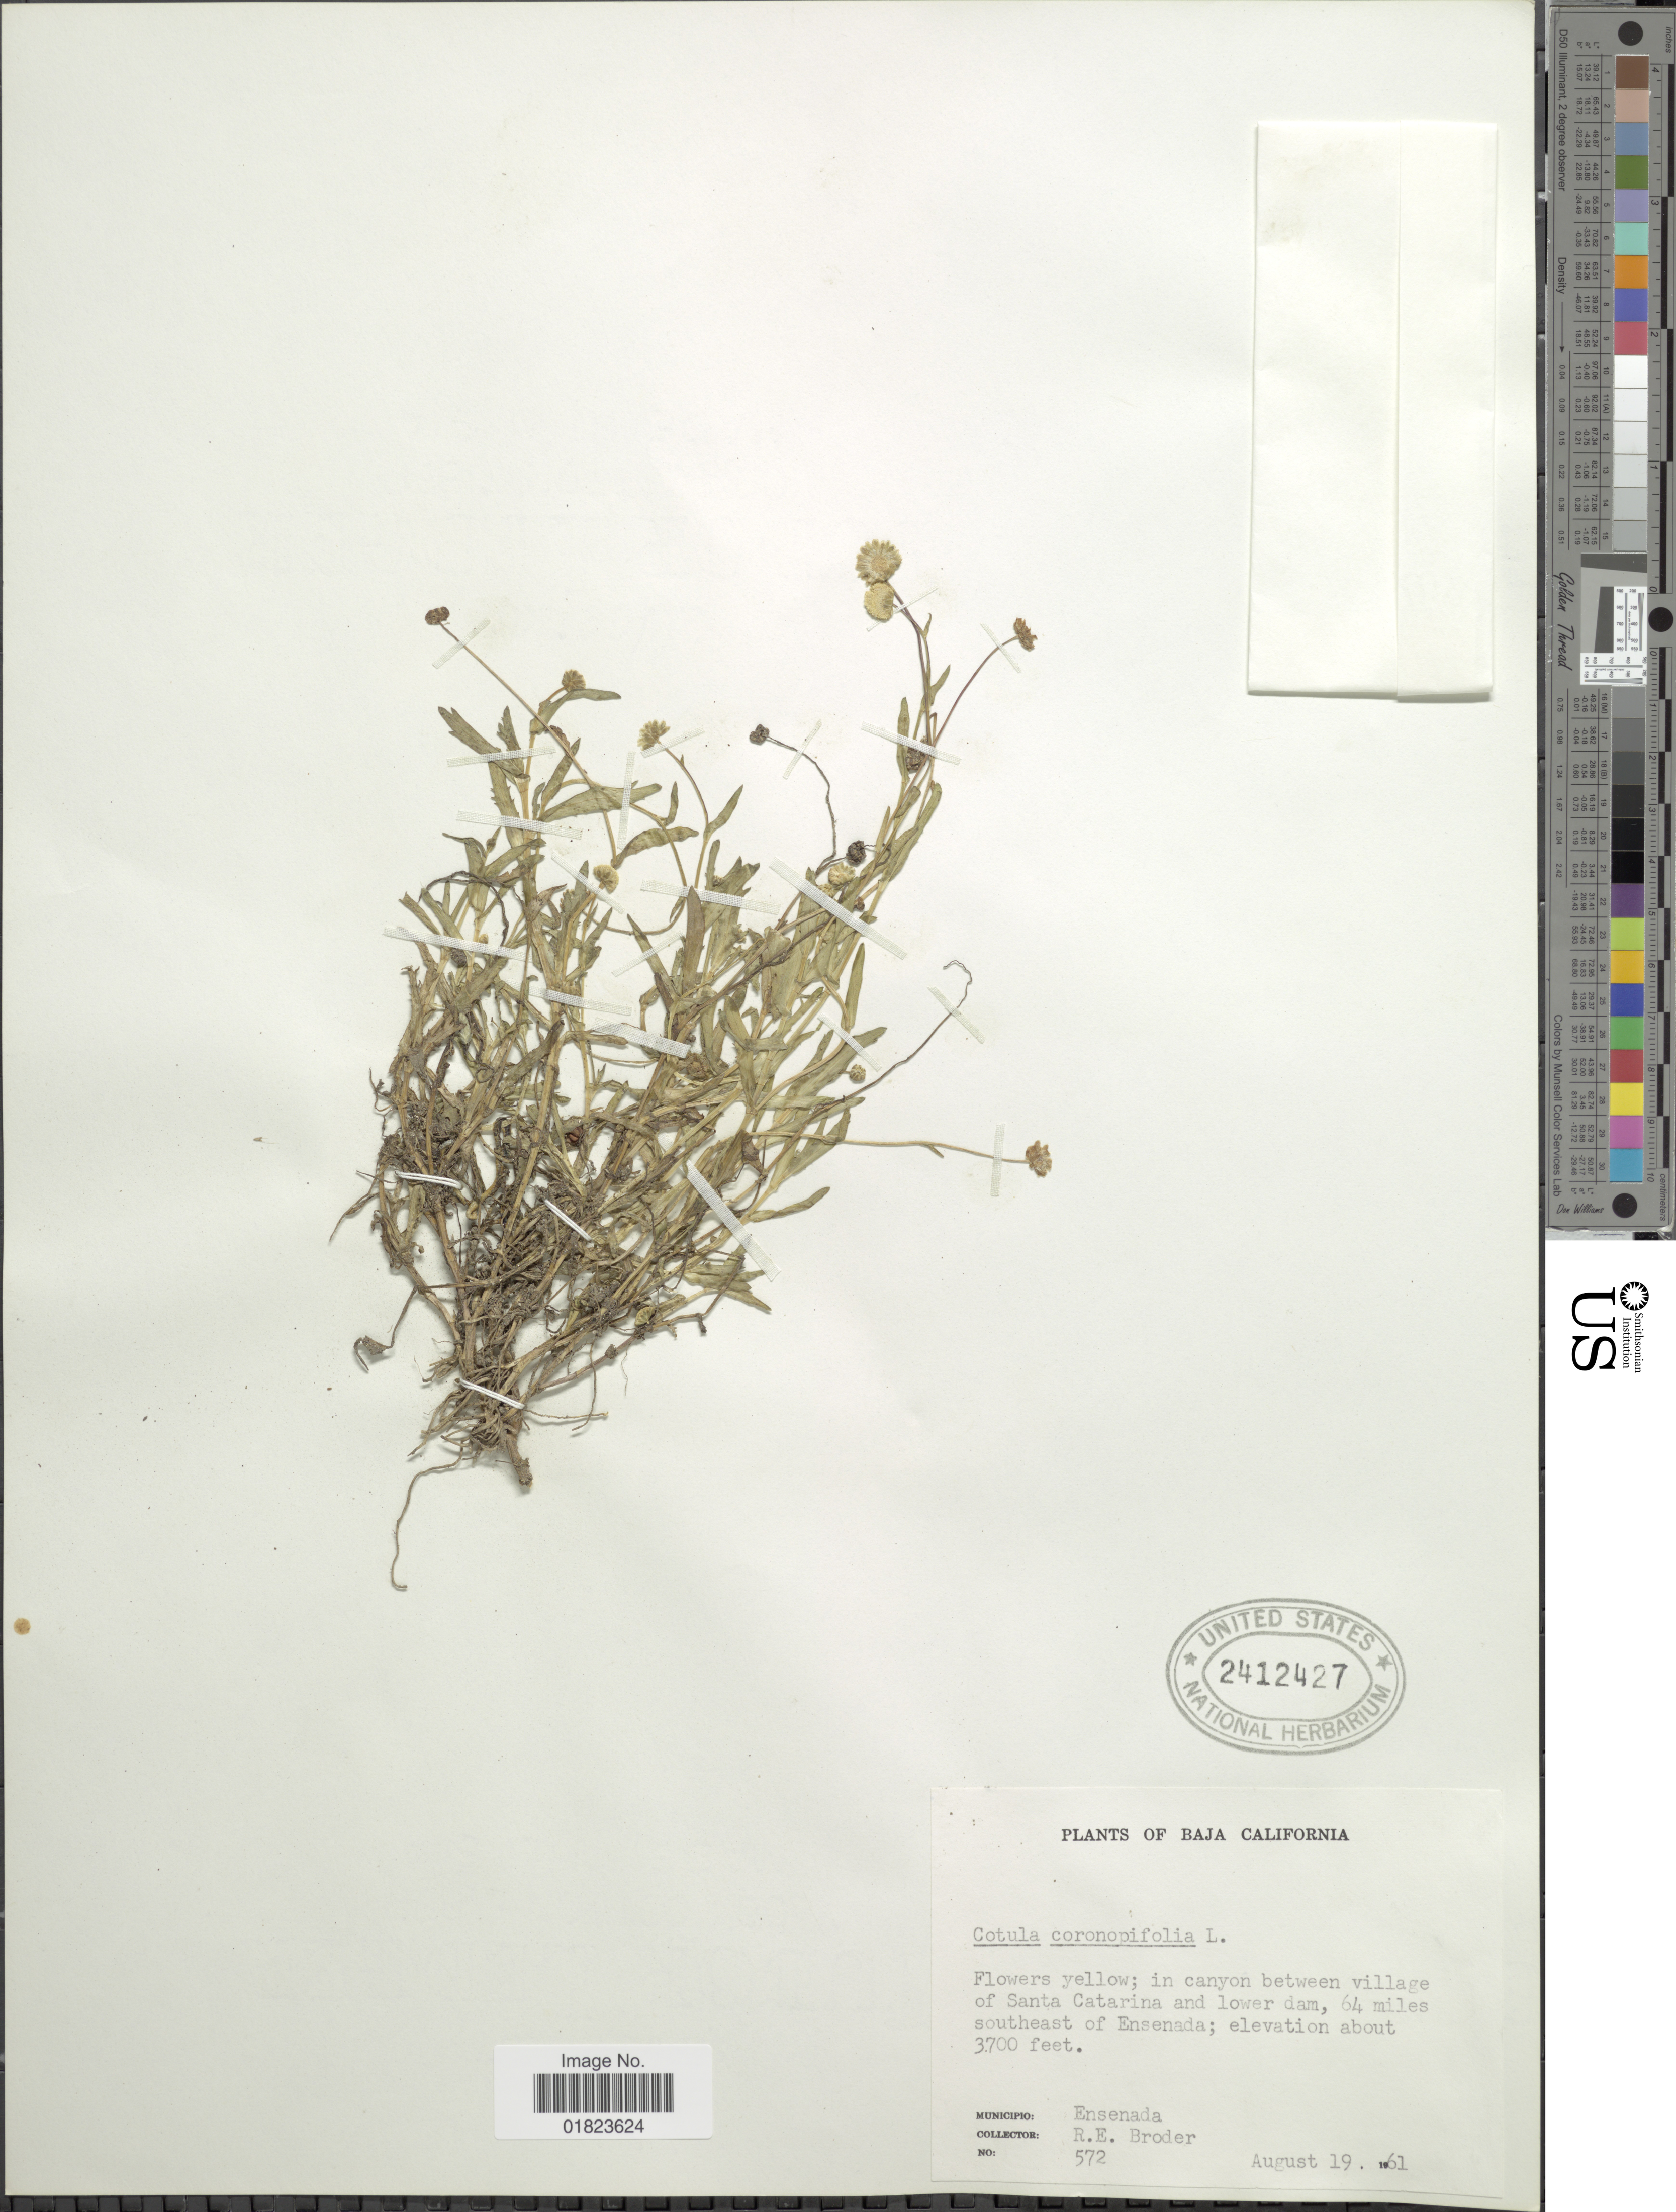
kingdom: Plantae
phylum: Tracheophyta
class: Magnoliopsida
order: Asterales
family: Asteraceae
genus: Cotula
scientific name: Cotula coronopifolia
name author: L.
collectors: R. Broder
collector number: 572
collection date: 1961-08-19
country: Mexico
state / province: Baja California Norte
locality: Baja California, Between village of Santa Catarina and lower dam, 64 miles southeast of Ensenada.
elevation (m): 1128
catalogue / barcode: US 2412427